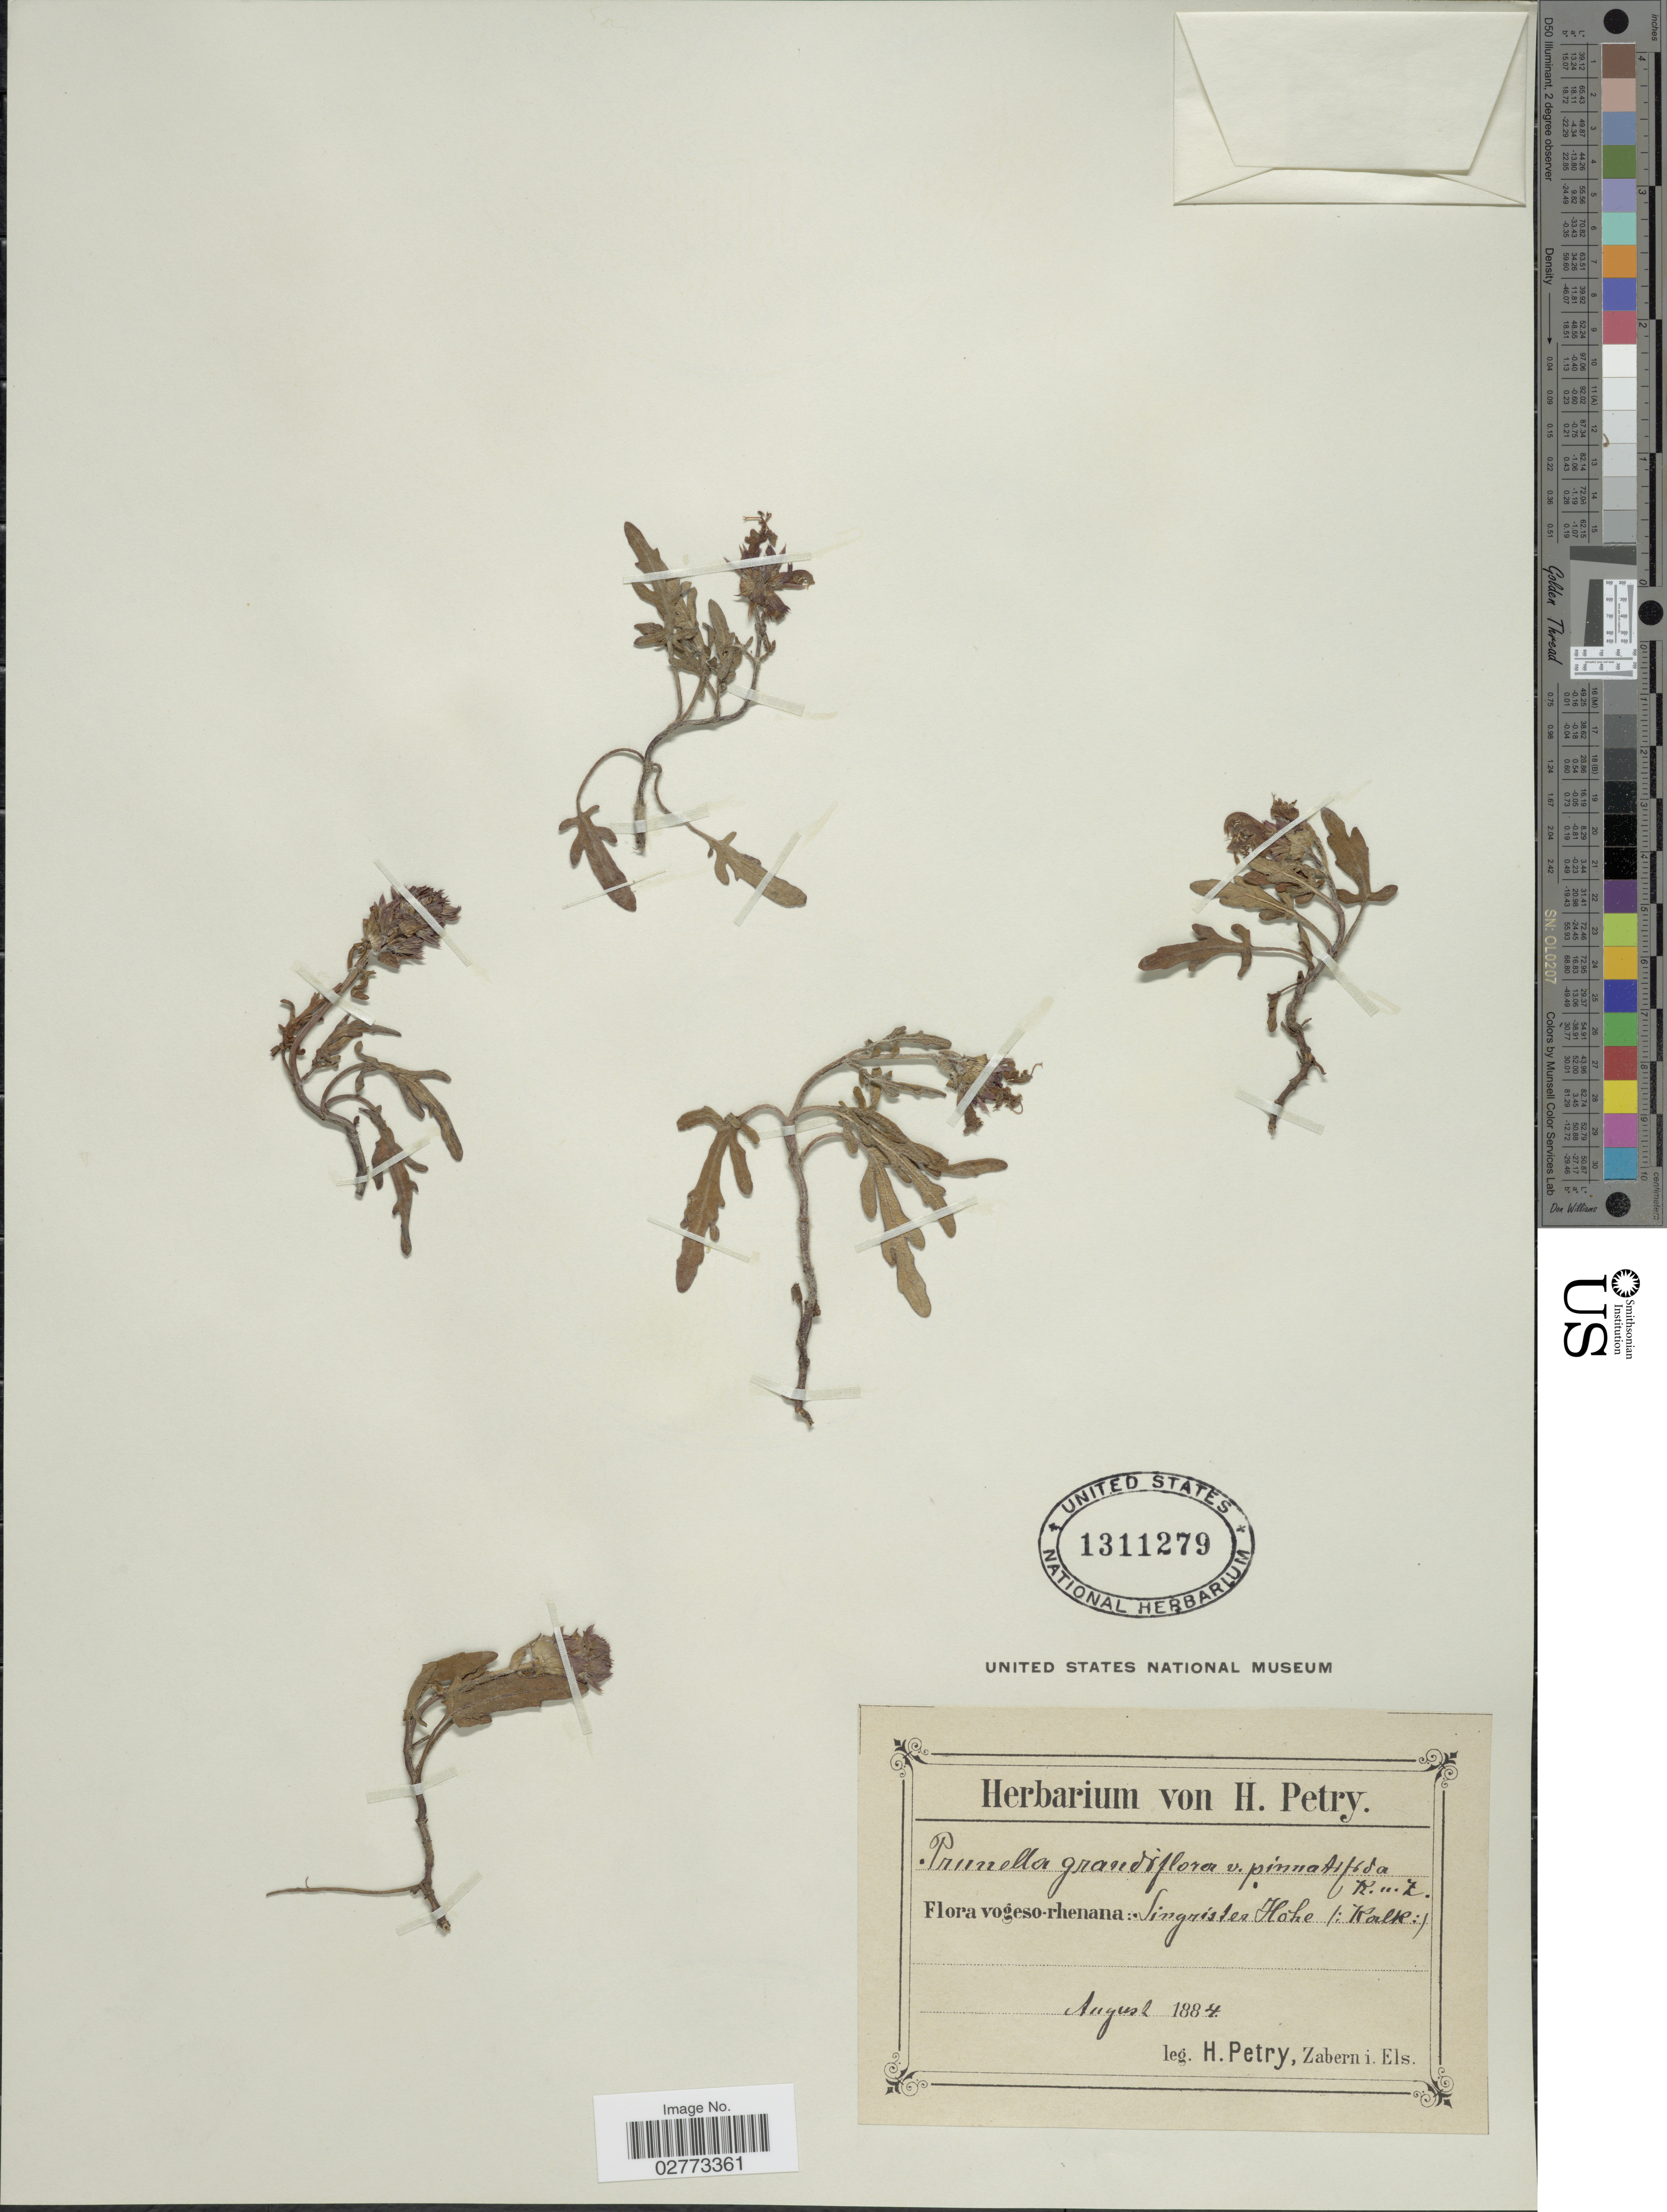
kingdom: Plantae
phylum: Tracheophyta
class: Magnoliopsida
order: Lamiales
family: Lamiaceae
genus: Prunella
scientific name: Prunella grandiflora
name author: (L.) Turra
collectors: H. Petry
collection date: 1884-08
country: France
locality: Vogeso-rhenana: Singristes Hohe.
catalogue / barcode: US 1311279